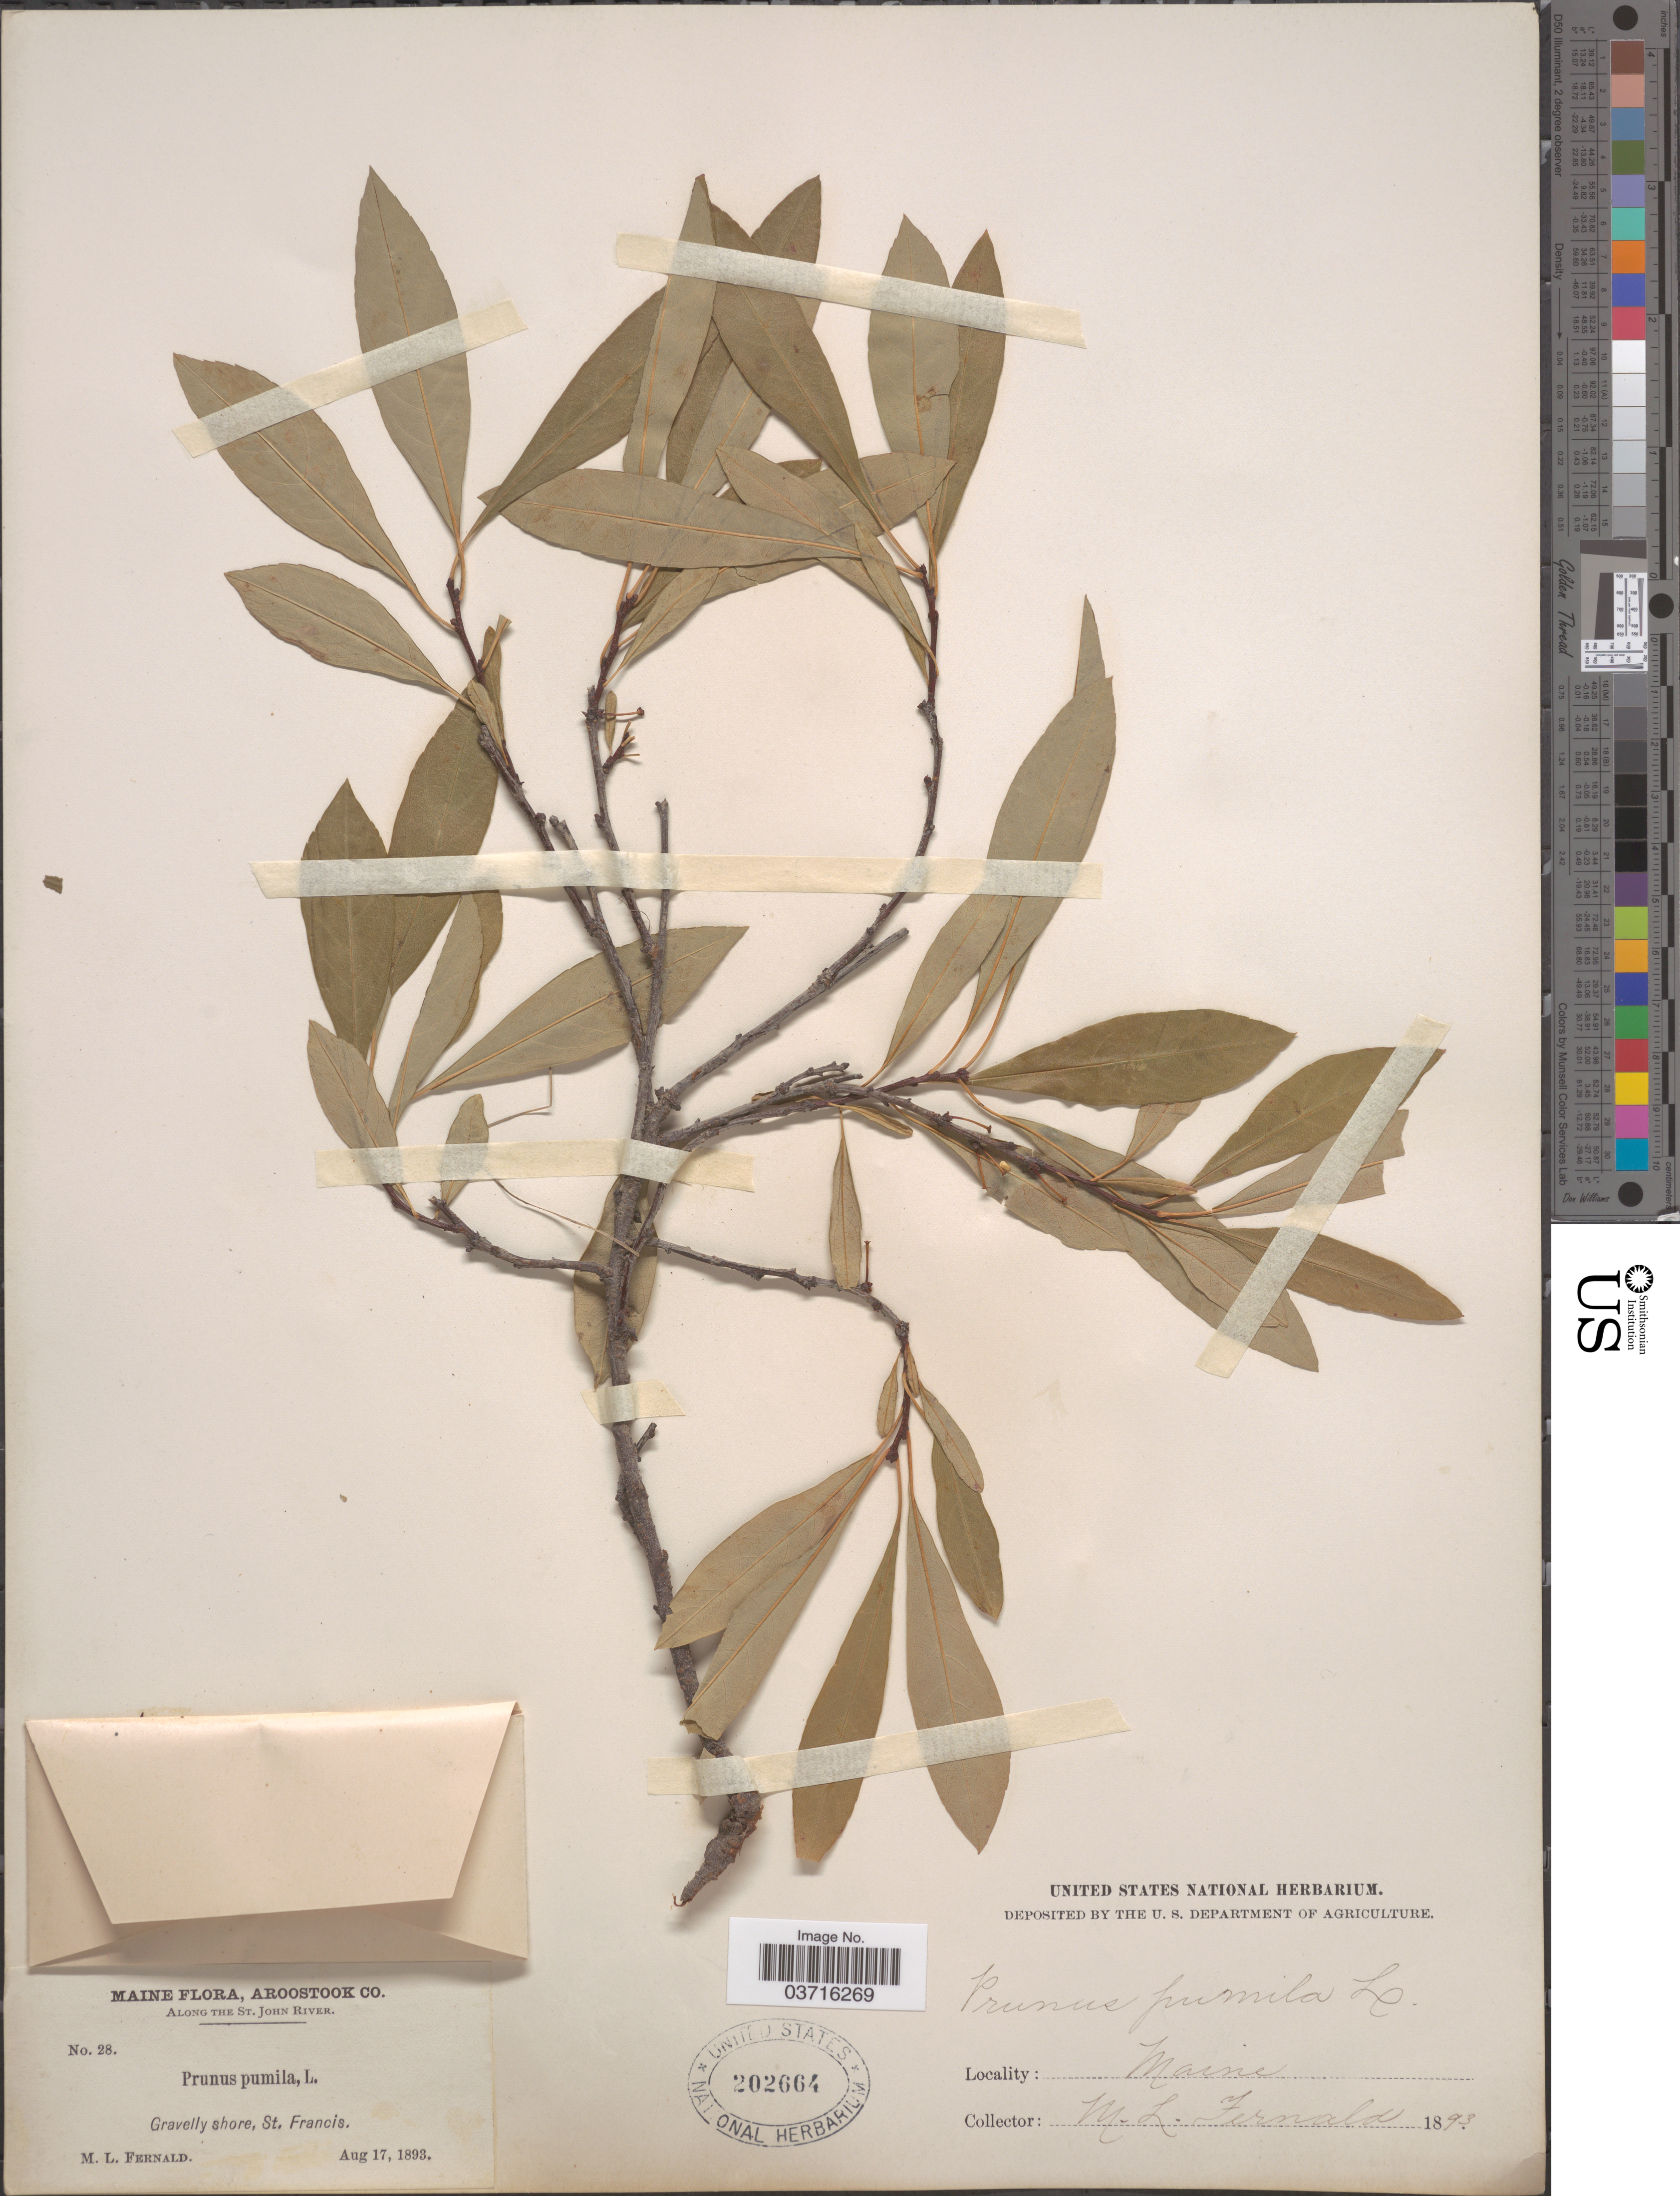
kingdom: Plantae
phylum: Tracheophyta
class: Magnoliopsida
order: Rosales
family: Rosaceae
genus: Prunus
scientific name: Prunus pumila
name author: L.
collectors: M. L. Fernald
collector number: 28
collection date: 1893-08-17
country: United States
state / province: Maine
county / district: Aroostook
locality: Along the St. John River. St. Francis.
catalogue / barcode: US 202664